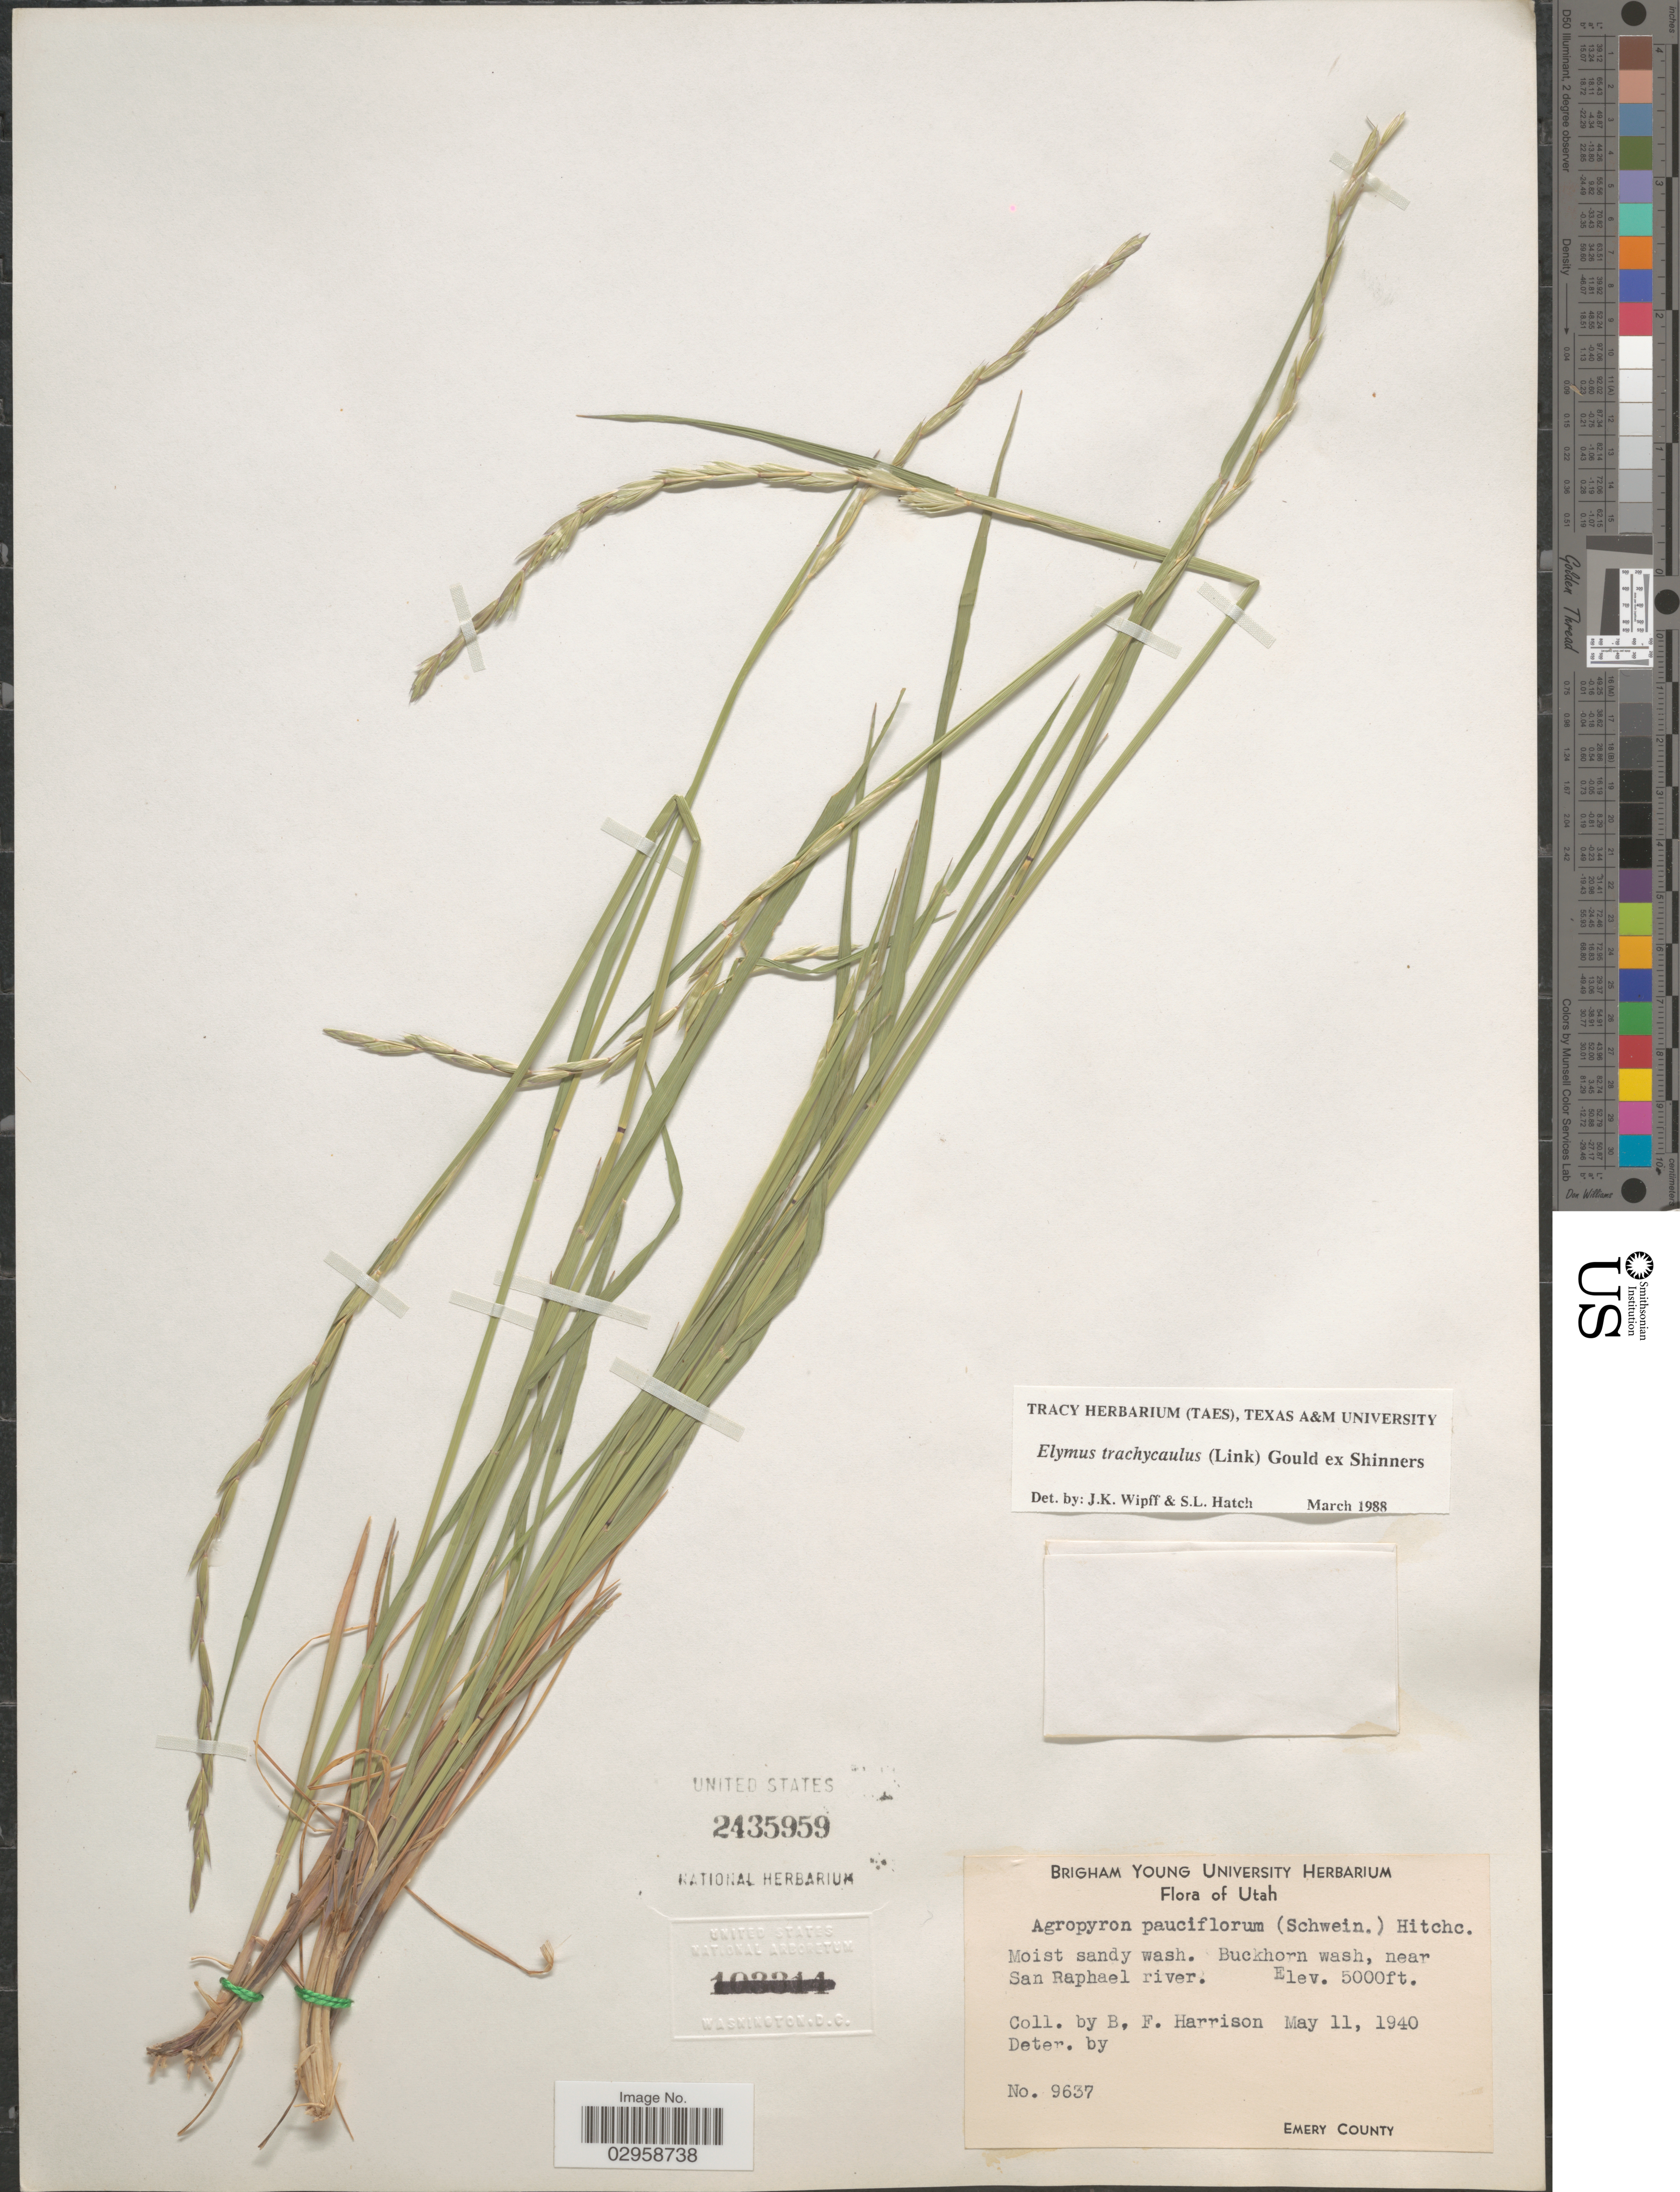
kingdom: Plantae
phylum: Tracheophyta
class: Liliopsida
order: Poales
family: Poaceae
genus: Elymus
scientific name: Elymus trachycaulus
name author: (Link) Gould ex Shinners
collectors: B. F. Harrison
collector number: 9637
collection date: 1940-05-11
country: United States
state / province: Utah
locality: Buckhorn Wash, near San Raphael river. Emery County.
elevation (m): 1524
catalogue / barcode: US 2435959